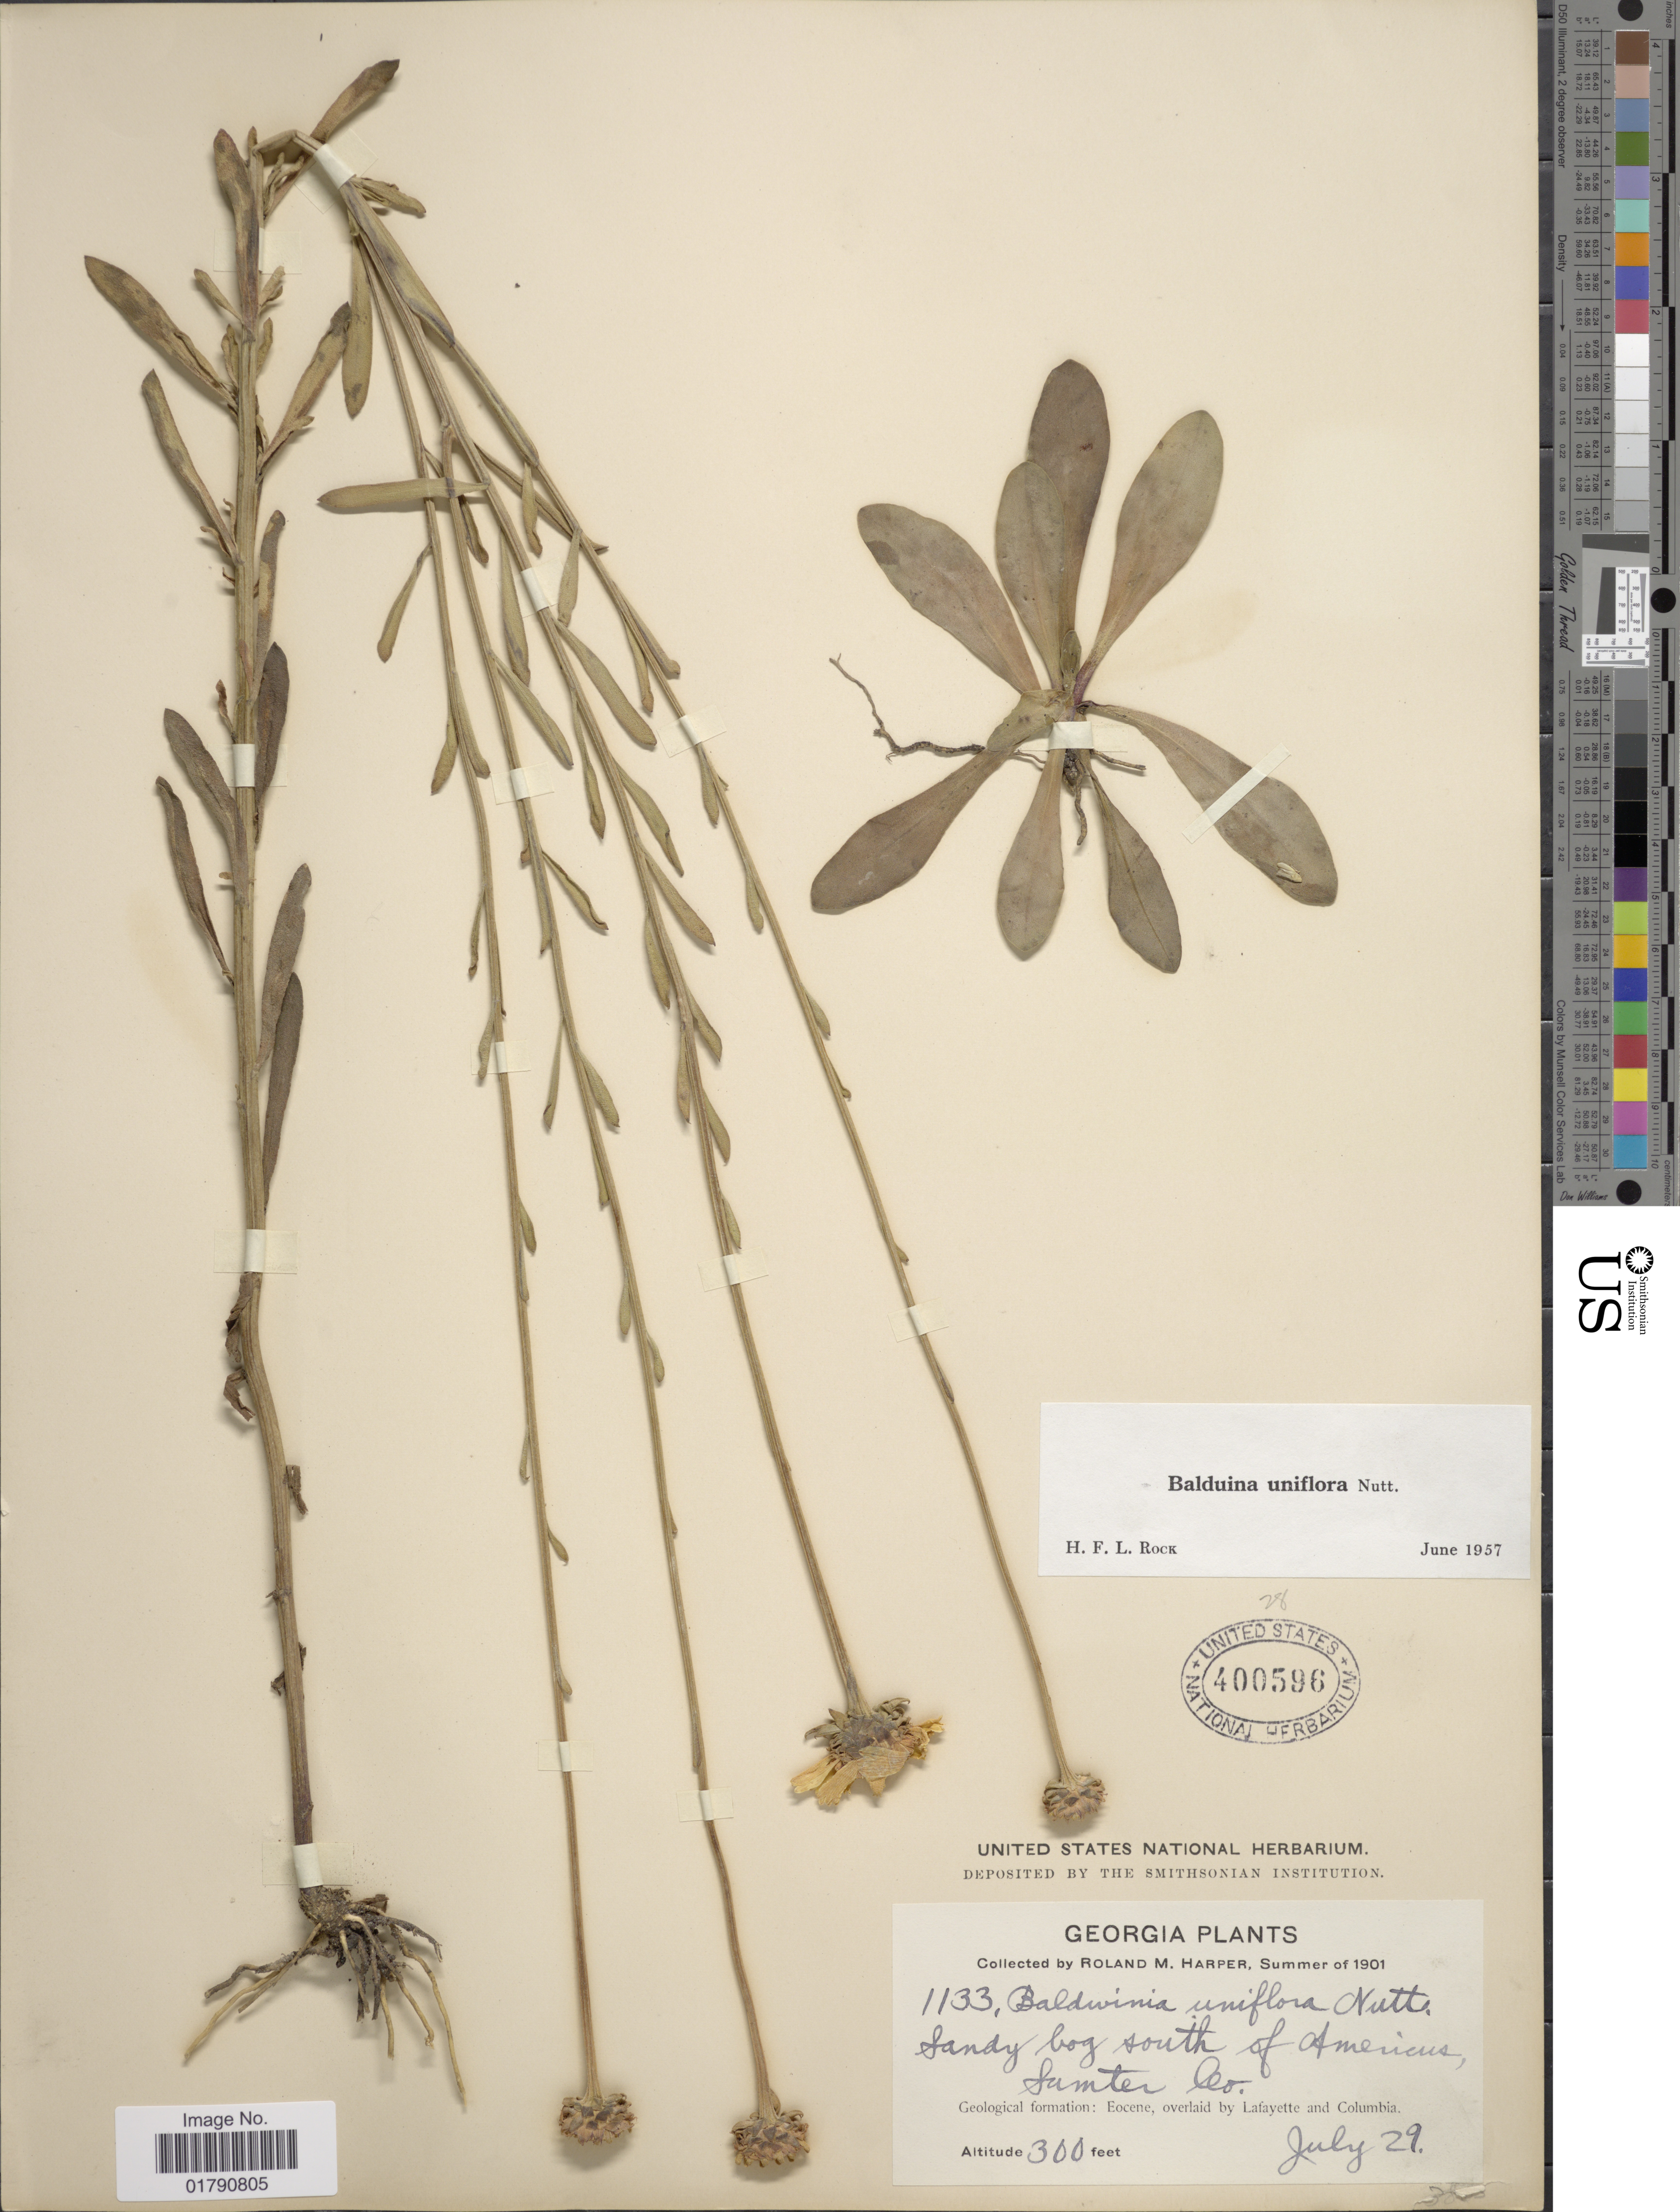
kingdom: Plantae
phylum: Tracheophyta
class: Magnoliopsida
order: Asterales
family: Asteraceae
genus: Balduina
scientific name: Balduina uniflora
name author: Nutt.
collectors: R. M. Harper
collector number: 1133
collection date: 1901-07-29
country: United States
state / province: Georgia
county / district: Sumter County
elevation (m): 91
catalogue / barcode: US 400596